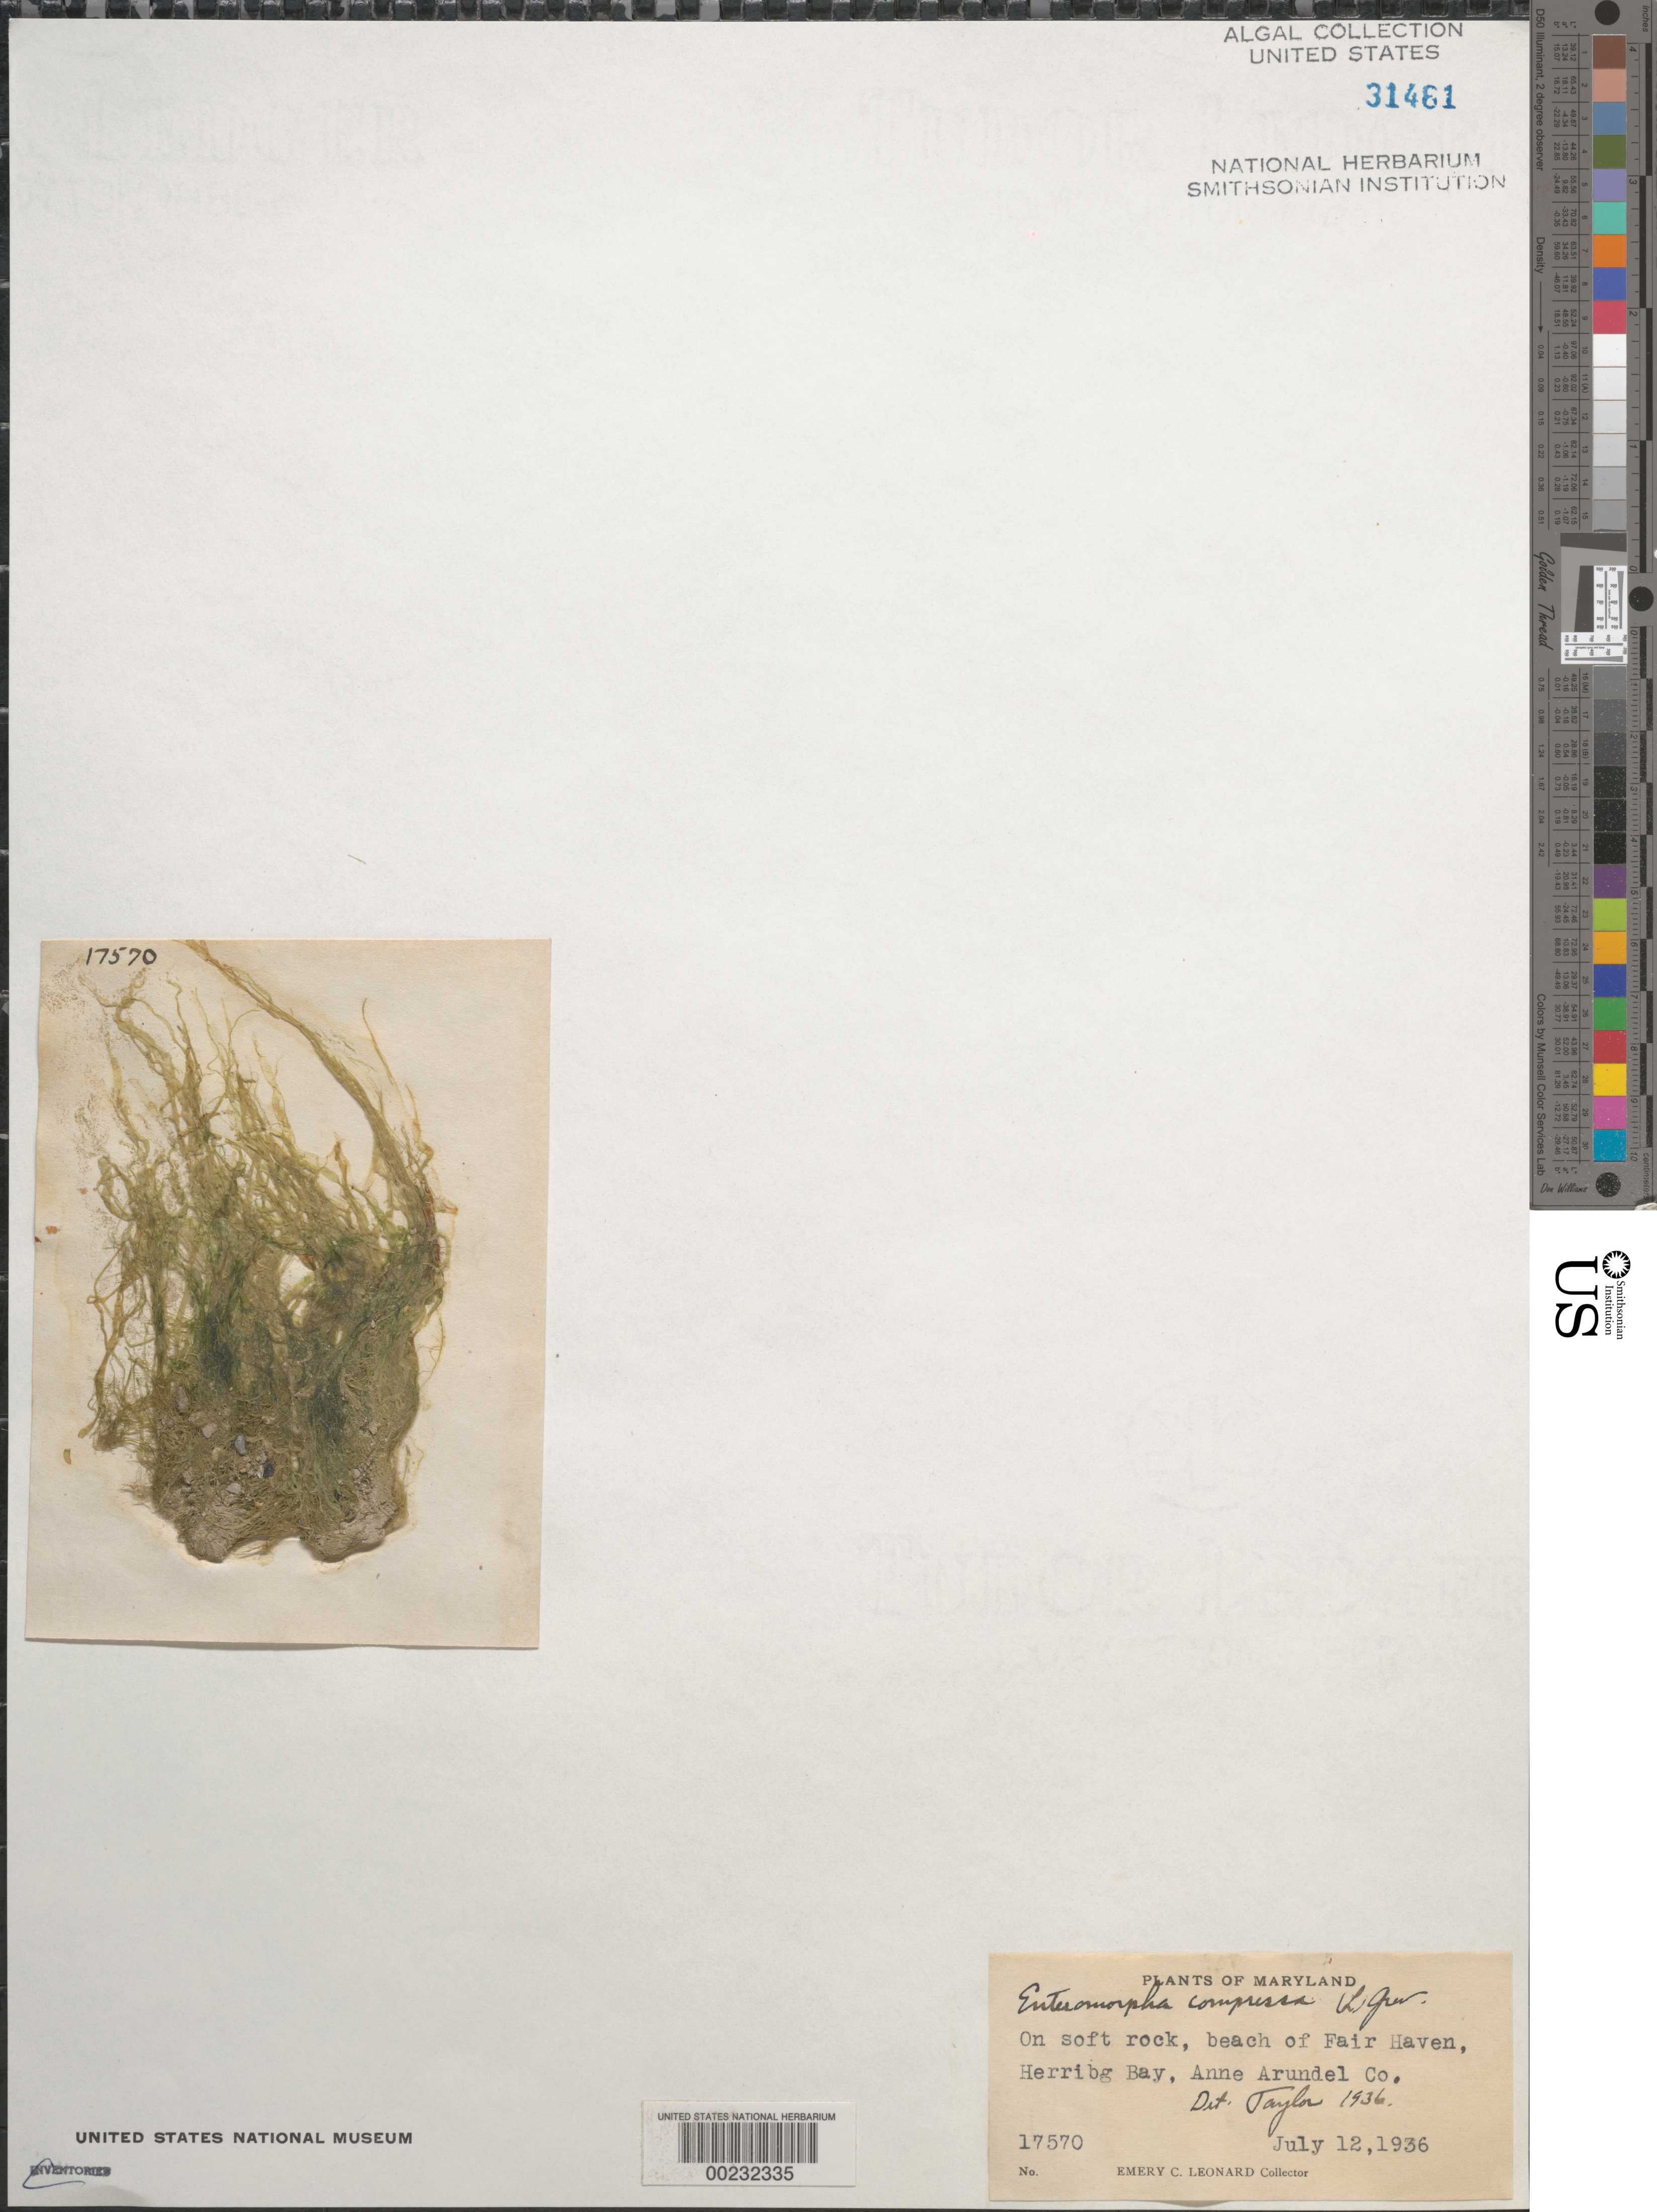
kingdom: Plantae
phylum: Chlorophyta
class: Ulvophyceae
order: Ulvales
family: Ulvaceae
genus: Ulva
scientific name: Ulva compressa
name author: L.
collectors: E. C. Leonard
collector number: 17570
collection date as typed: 12 Jul 1936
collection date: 1936-07-12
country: United States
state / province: Maryland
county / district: Anne Arundel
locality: Fair Haven, Herring Bay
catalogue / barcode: US 31461